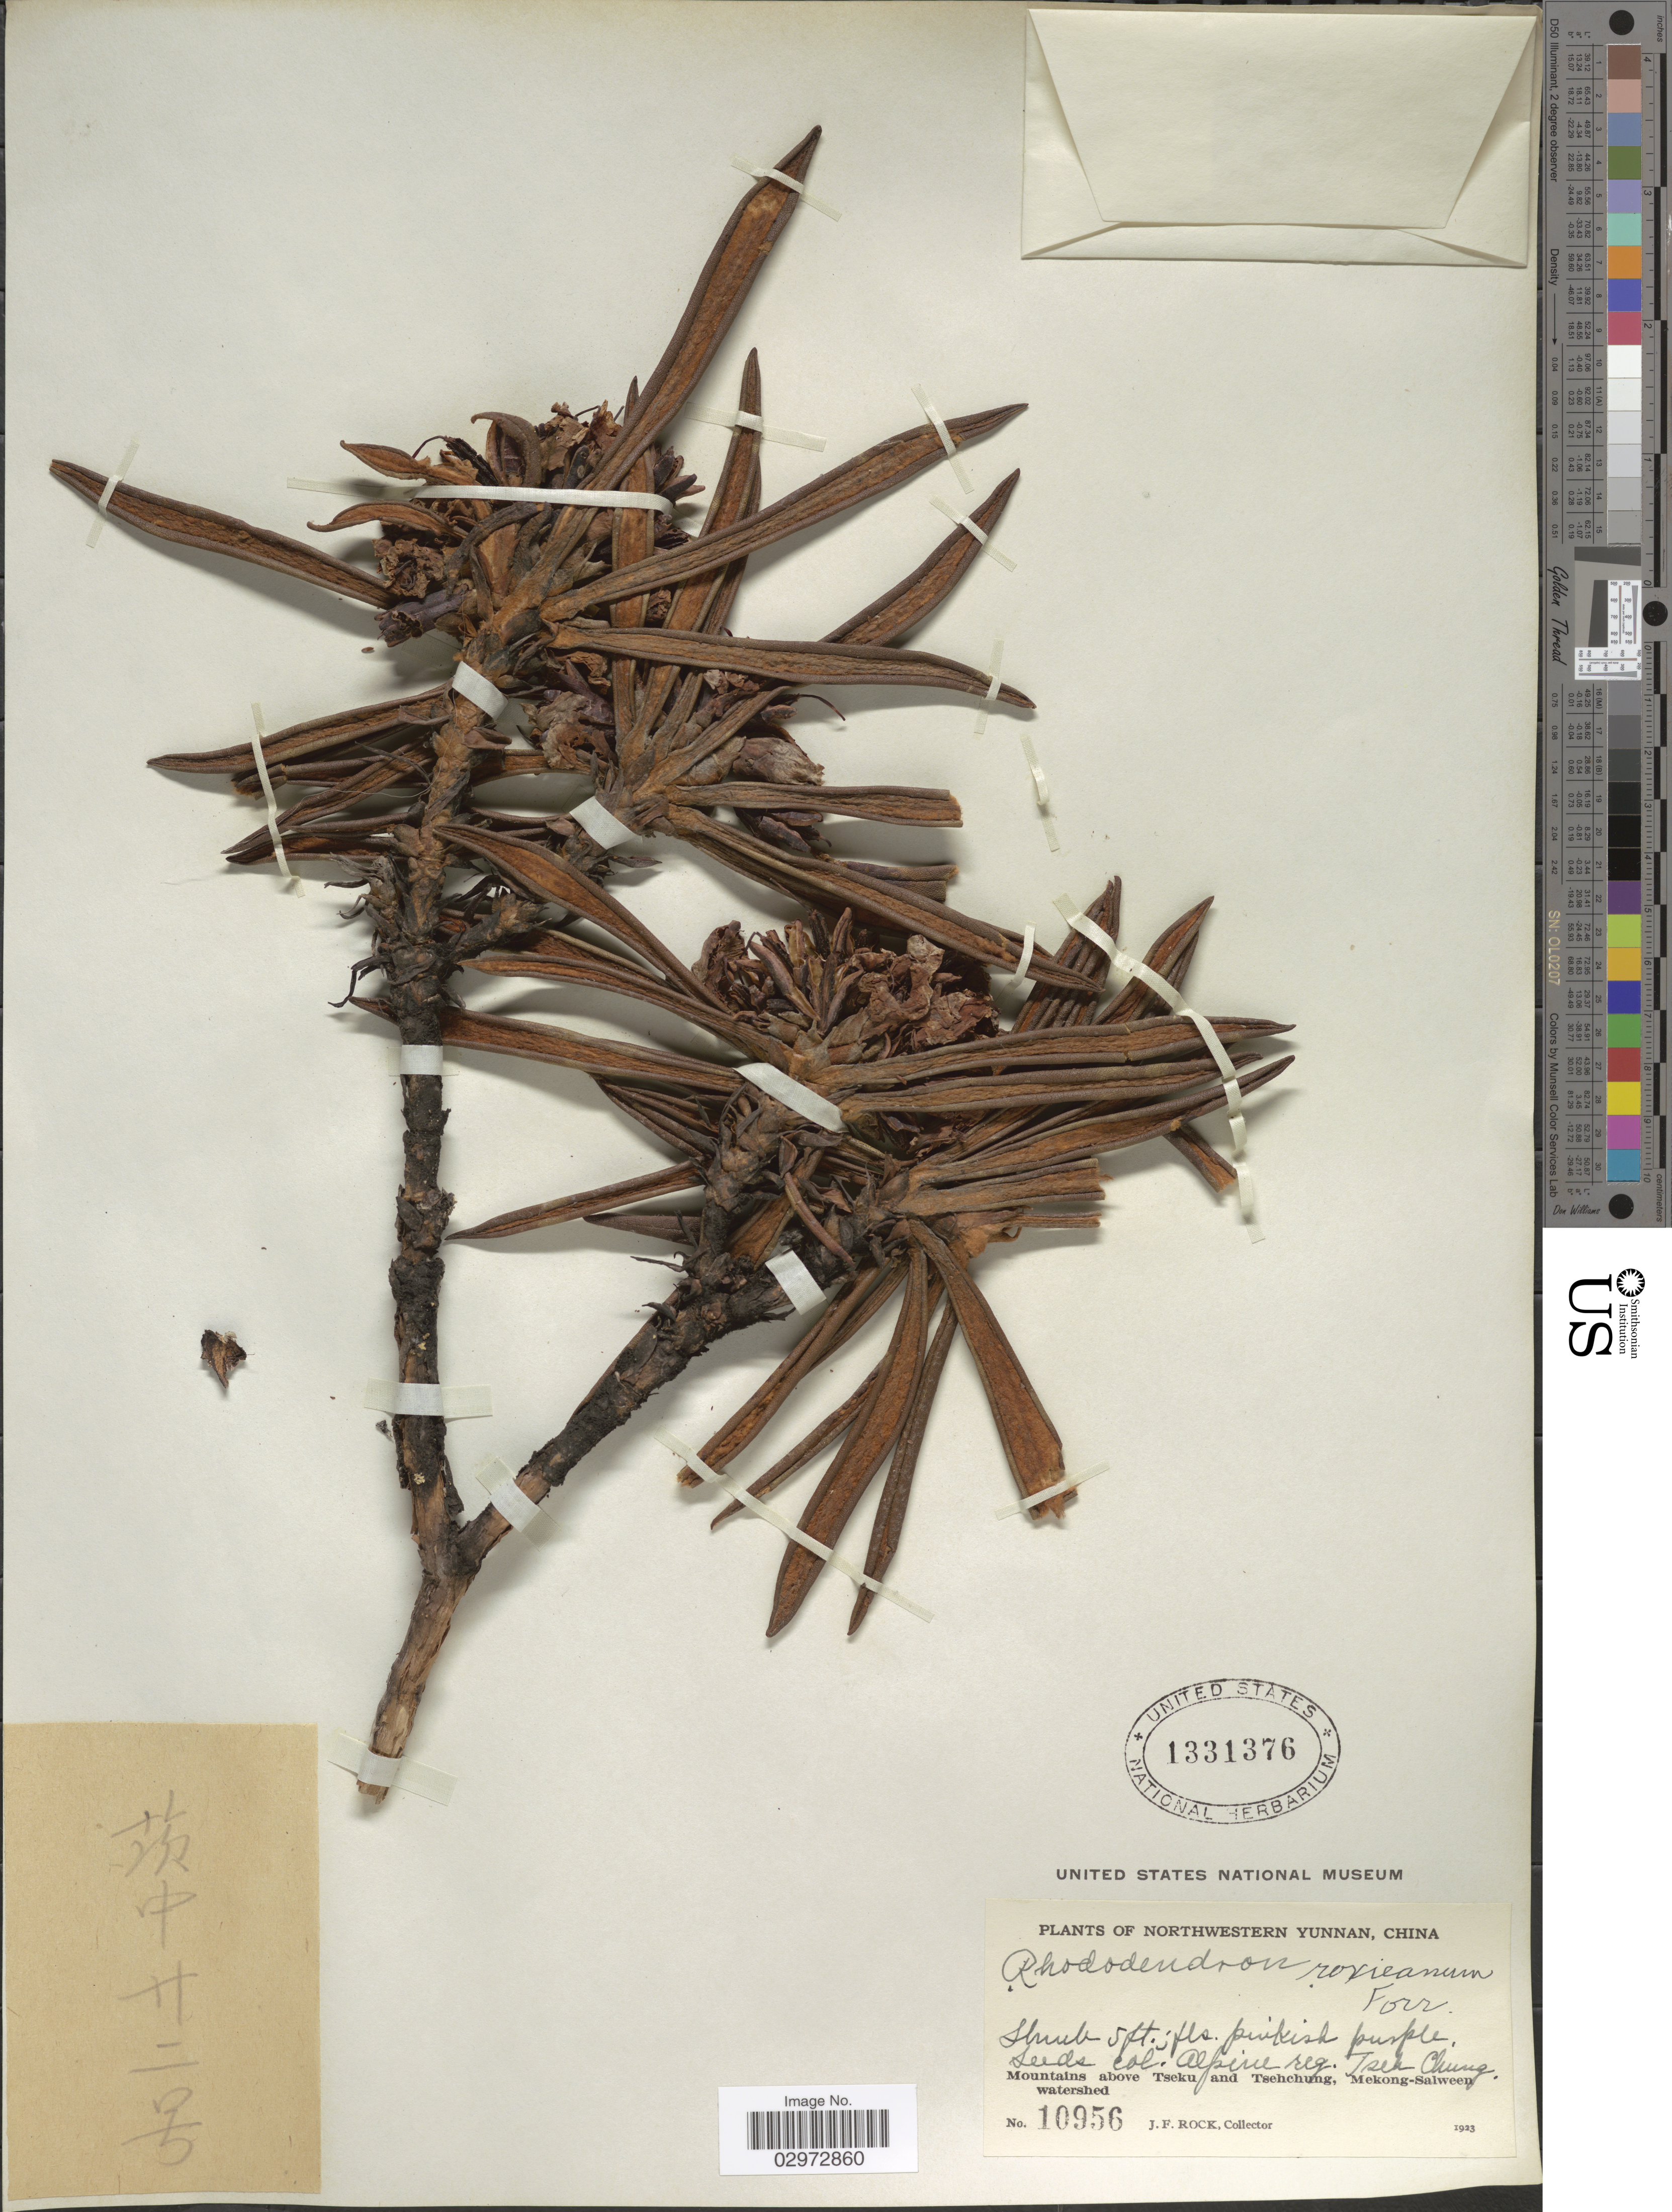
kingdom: Plantae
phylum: Tracheophyta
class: Magnoliopsida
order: Ericales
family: Ericaceae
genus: Rhododendron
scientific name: Rhododendron roxieanum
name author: Forrest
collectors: J. Rock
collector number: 10956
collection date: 1923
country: China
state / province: Yunnan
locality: Northwestern Yunnan, alpine reg. Tseh Chung, Mountains above Tseku and Tsehchung, Mekong-Salween watershed.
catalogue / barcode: US 1331376